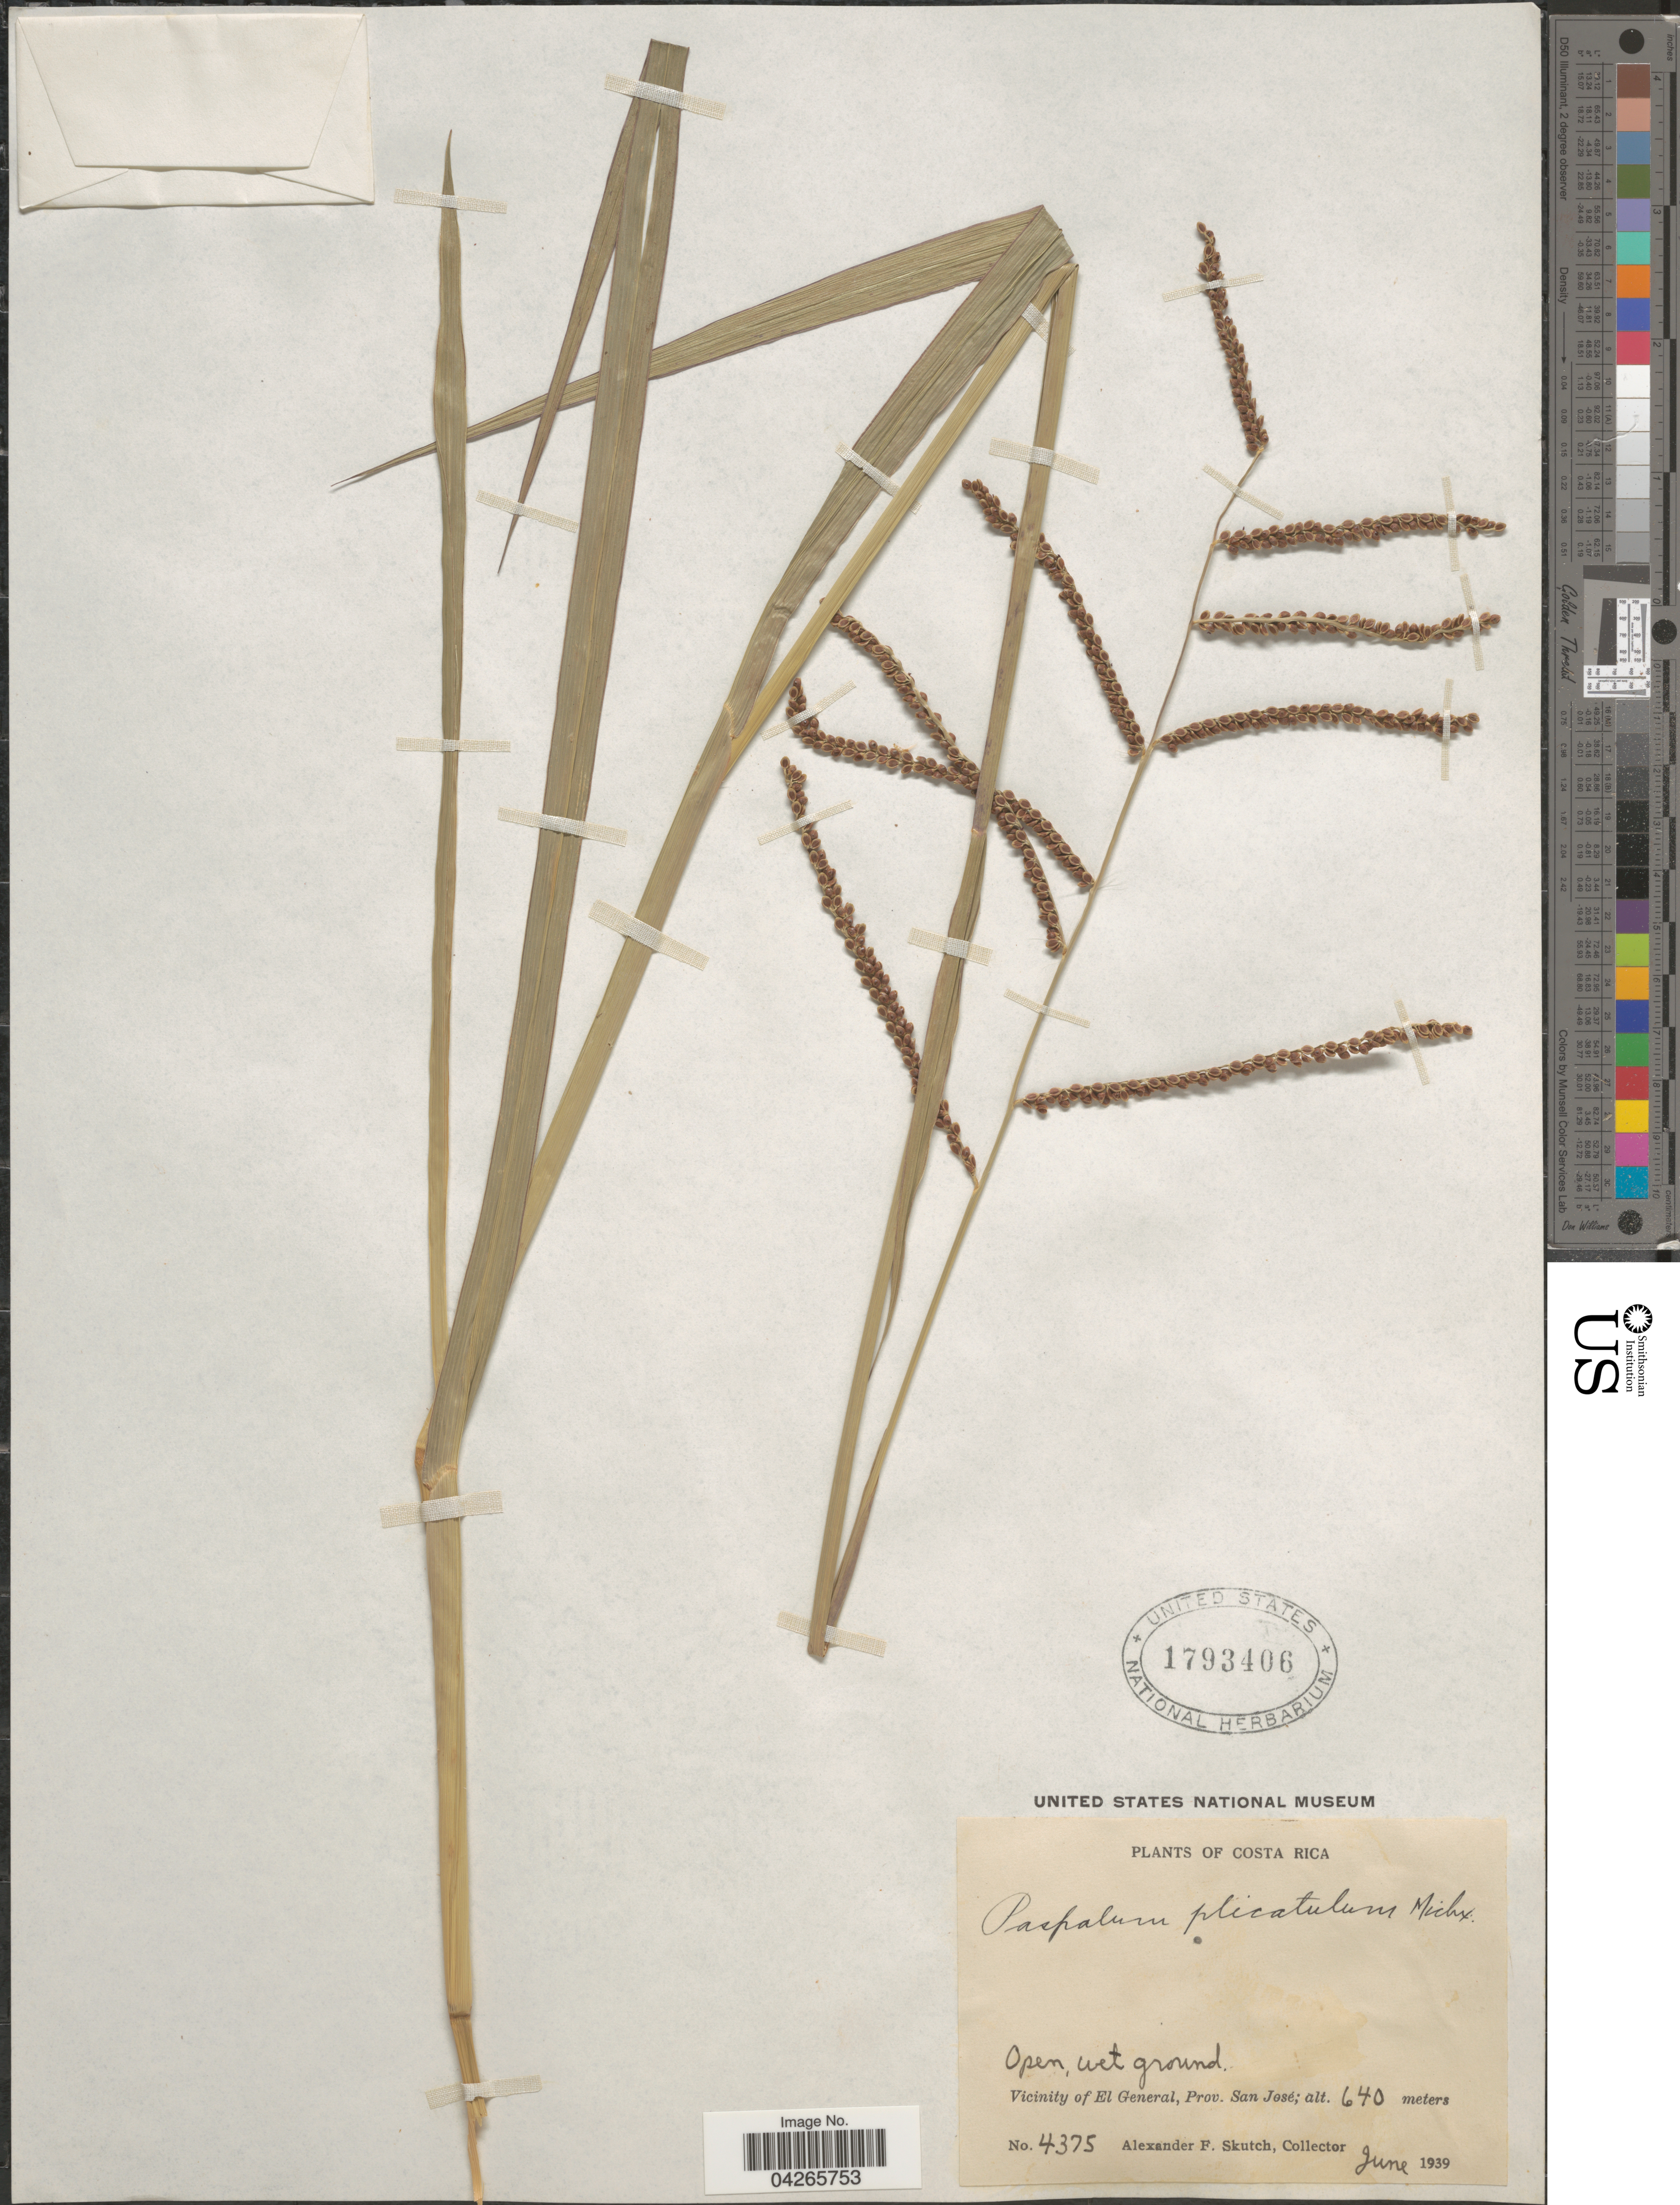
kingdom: Plantae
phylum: Tracheophyta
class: Liliopsida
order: Poales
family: Poaceae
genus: Paspalum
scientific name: Paspalum plicatulum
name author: Michx.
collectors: A. F. Skutch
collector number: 4375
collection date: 1939-06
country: Costa Rica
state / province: San José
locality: Open, wet ground. Vicinity of El General.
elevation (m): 640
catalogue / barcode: US 1793406